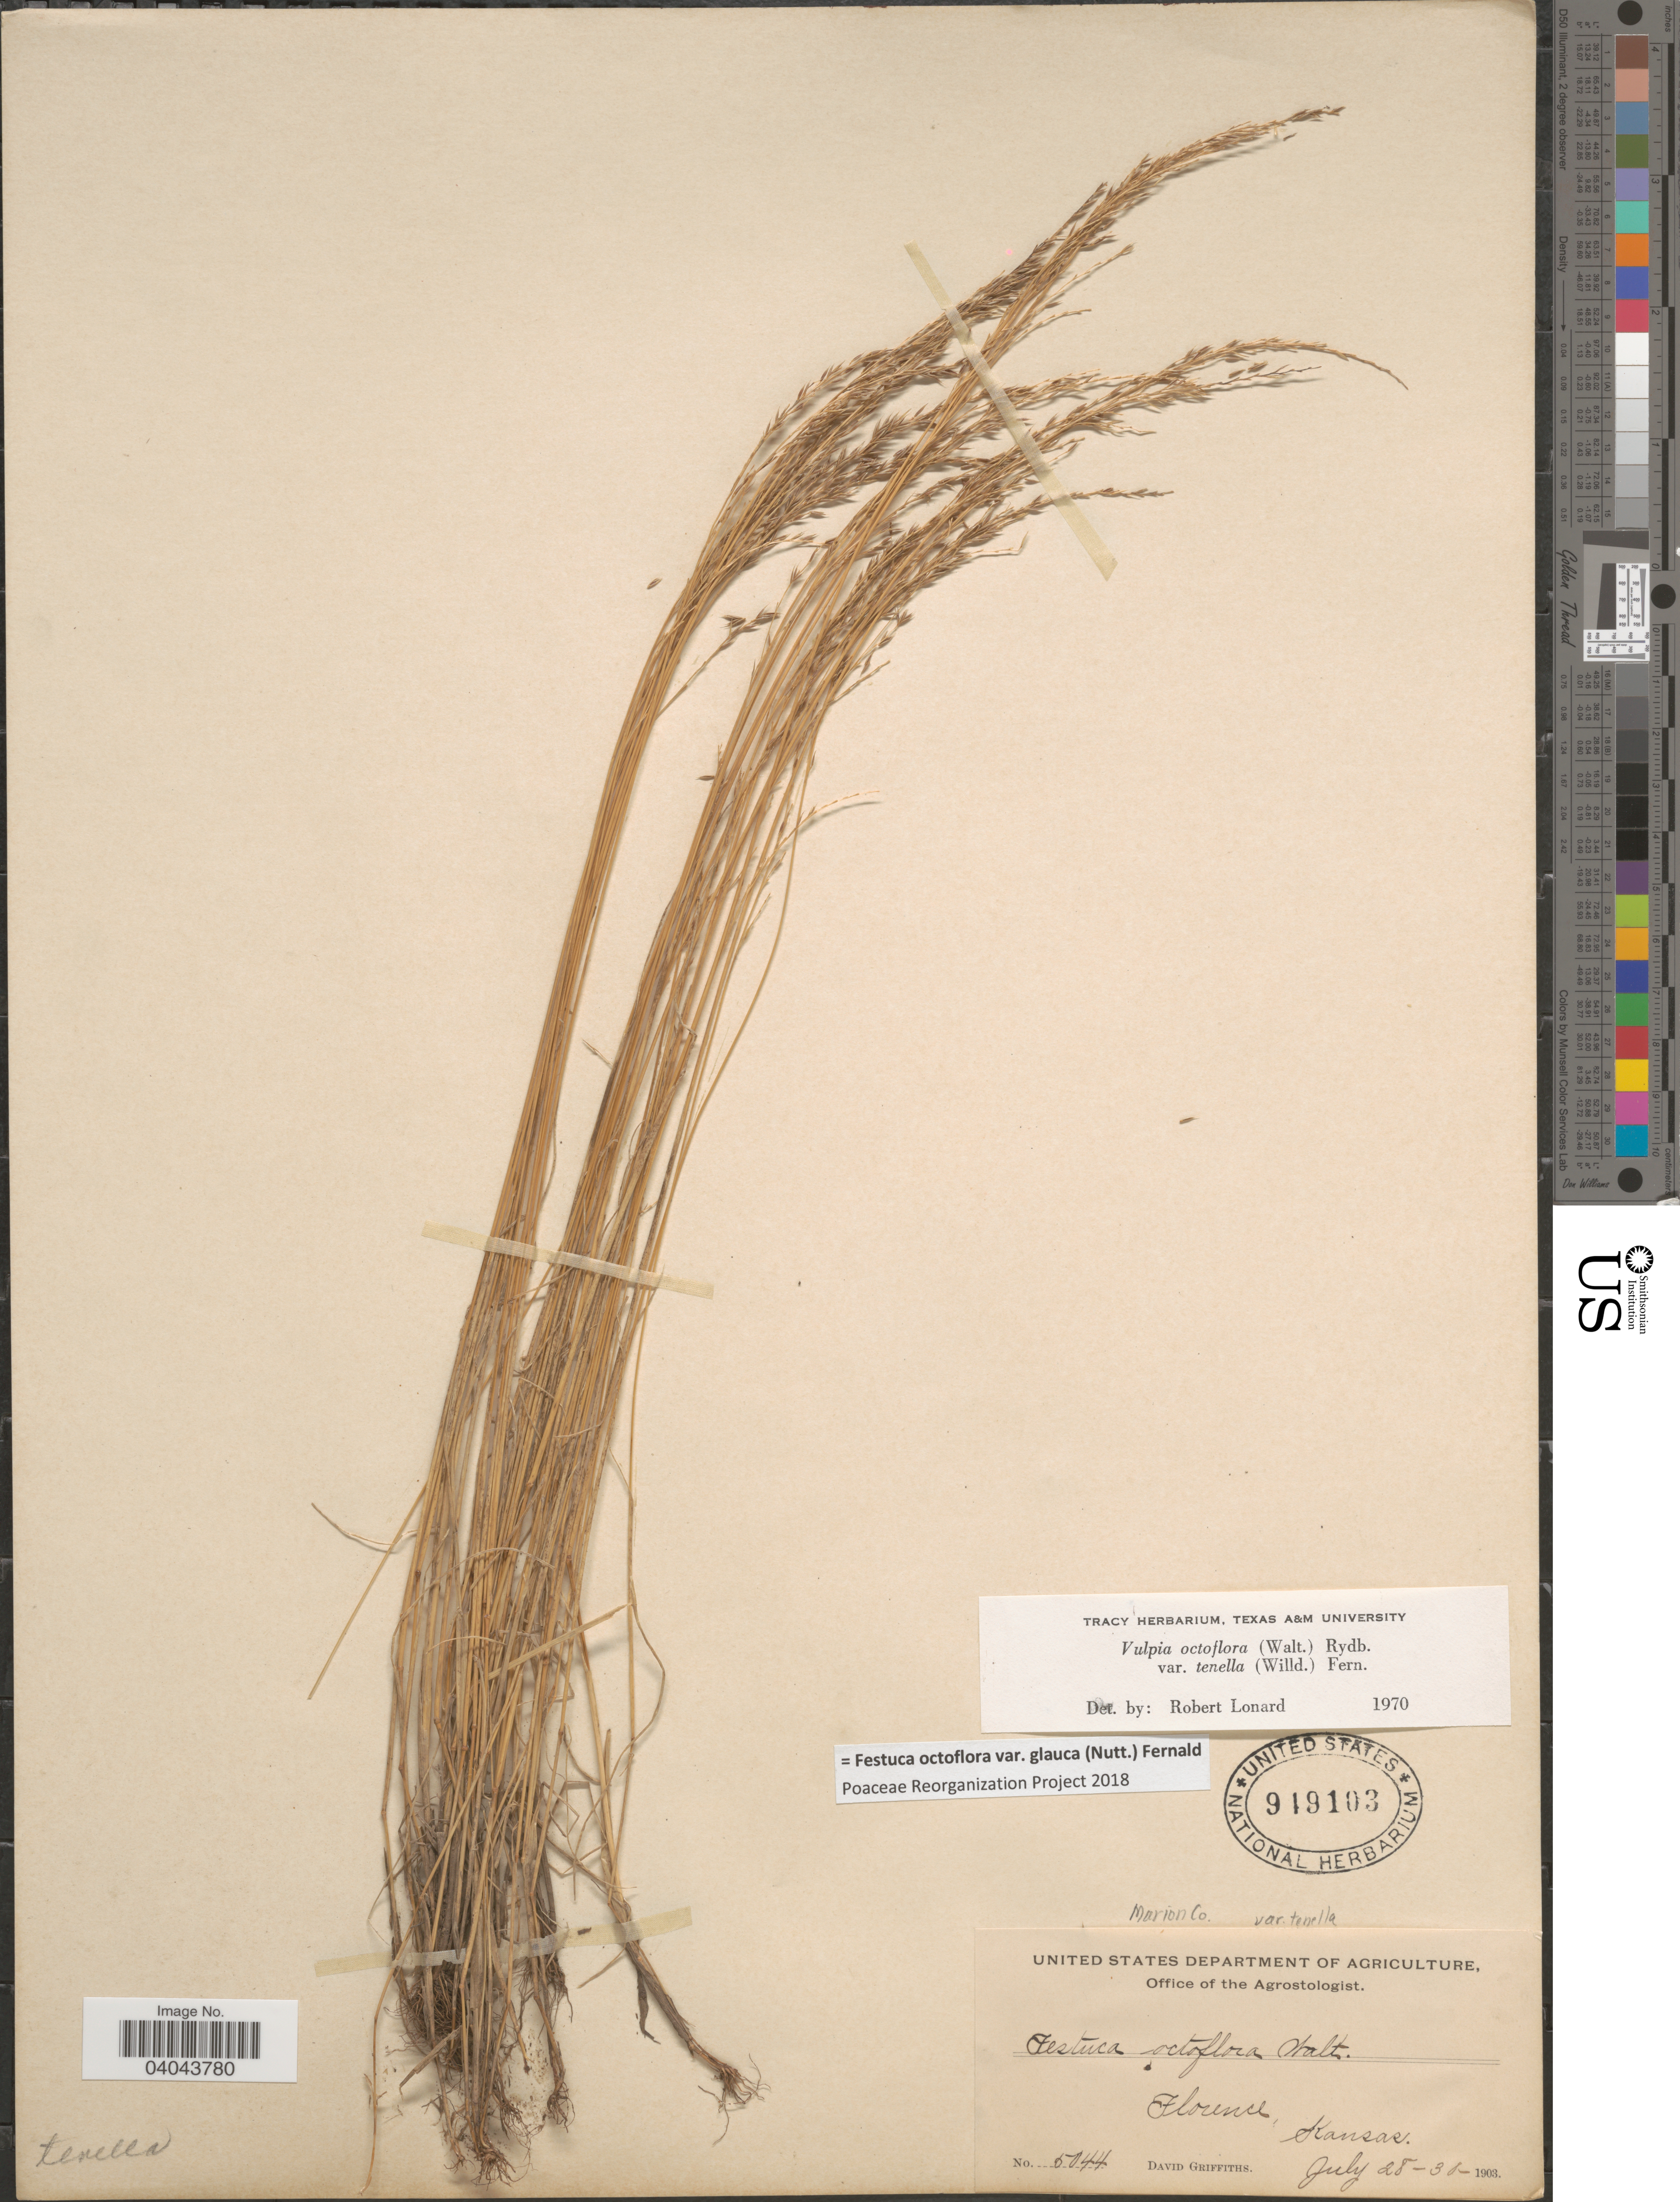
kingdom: Plantae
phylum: Tracheophyta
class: Liliopsida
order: Poales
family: Poaceae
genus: Festuca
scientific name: Festuca octoflora var. glauca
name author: (Nutt.) Fernald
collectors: D. Griffiths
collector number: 5044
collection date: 1903-07-28/1903-07-30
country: United States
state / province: Kansas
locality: Marion Co. Florence.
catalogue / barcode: US 949103